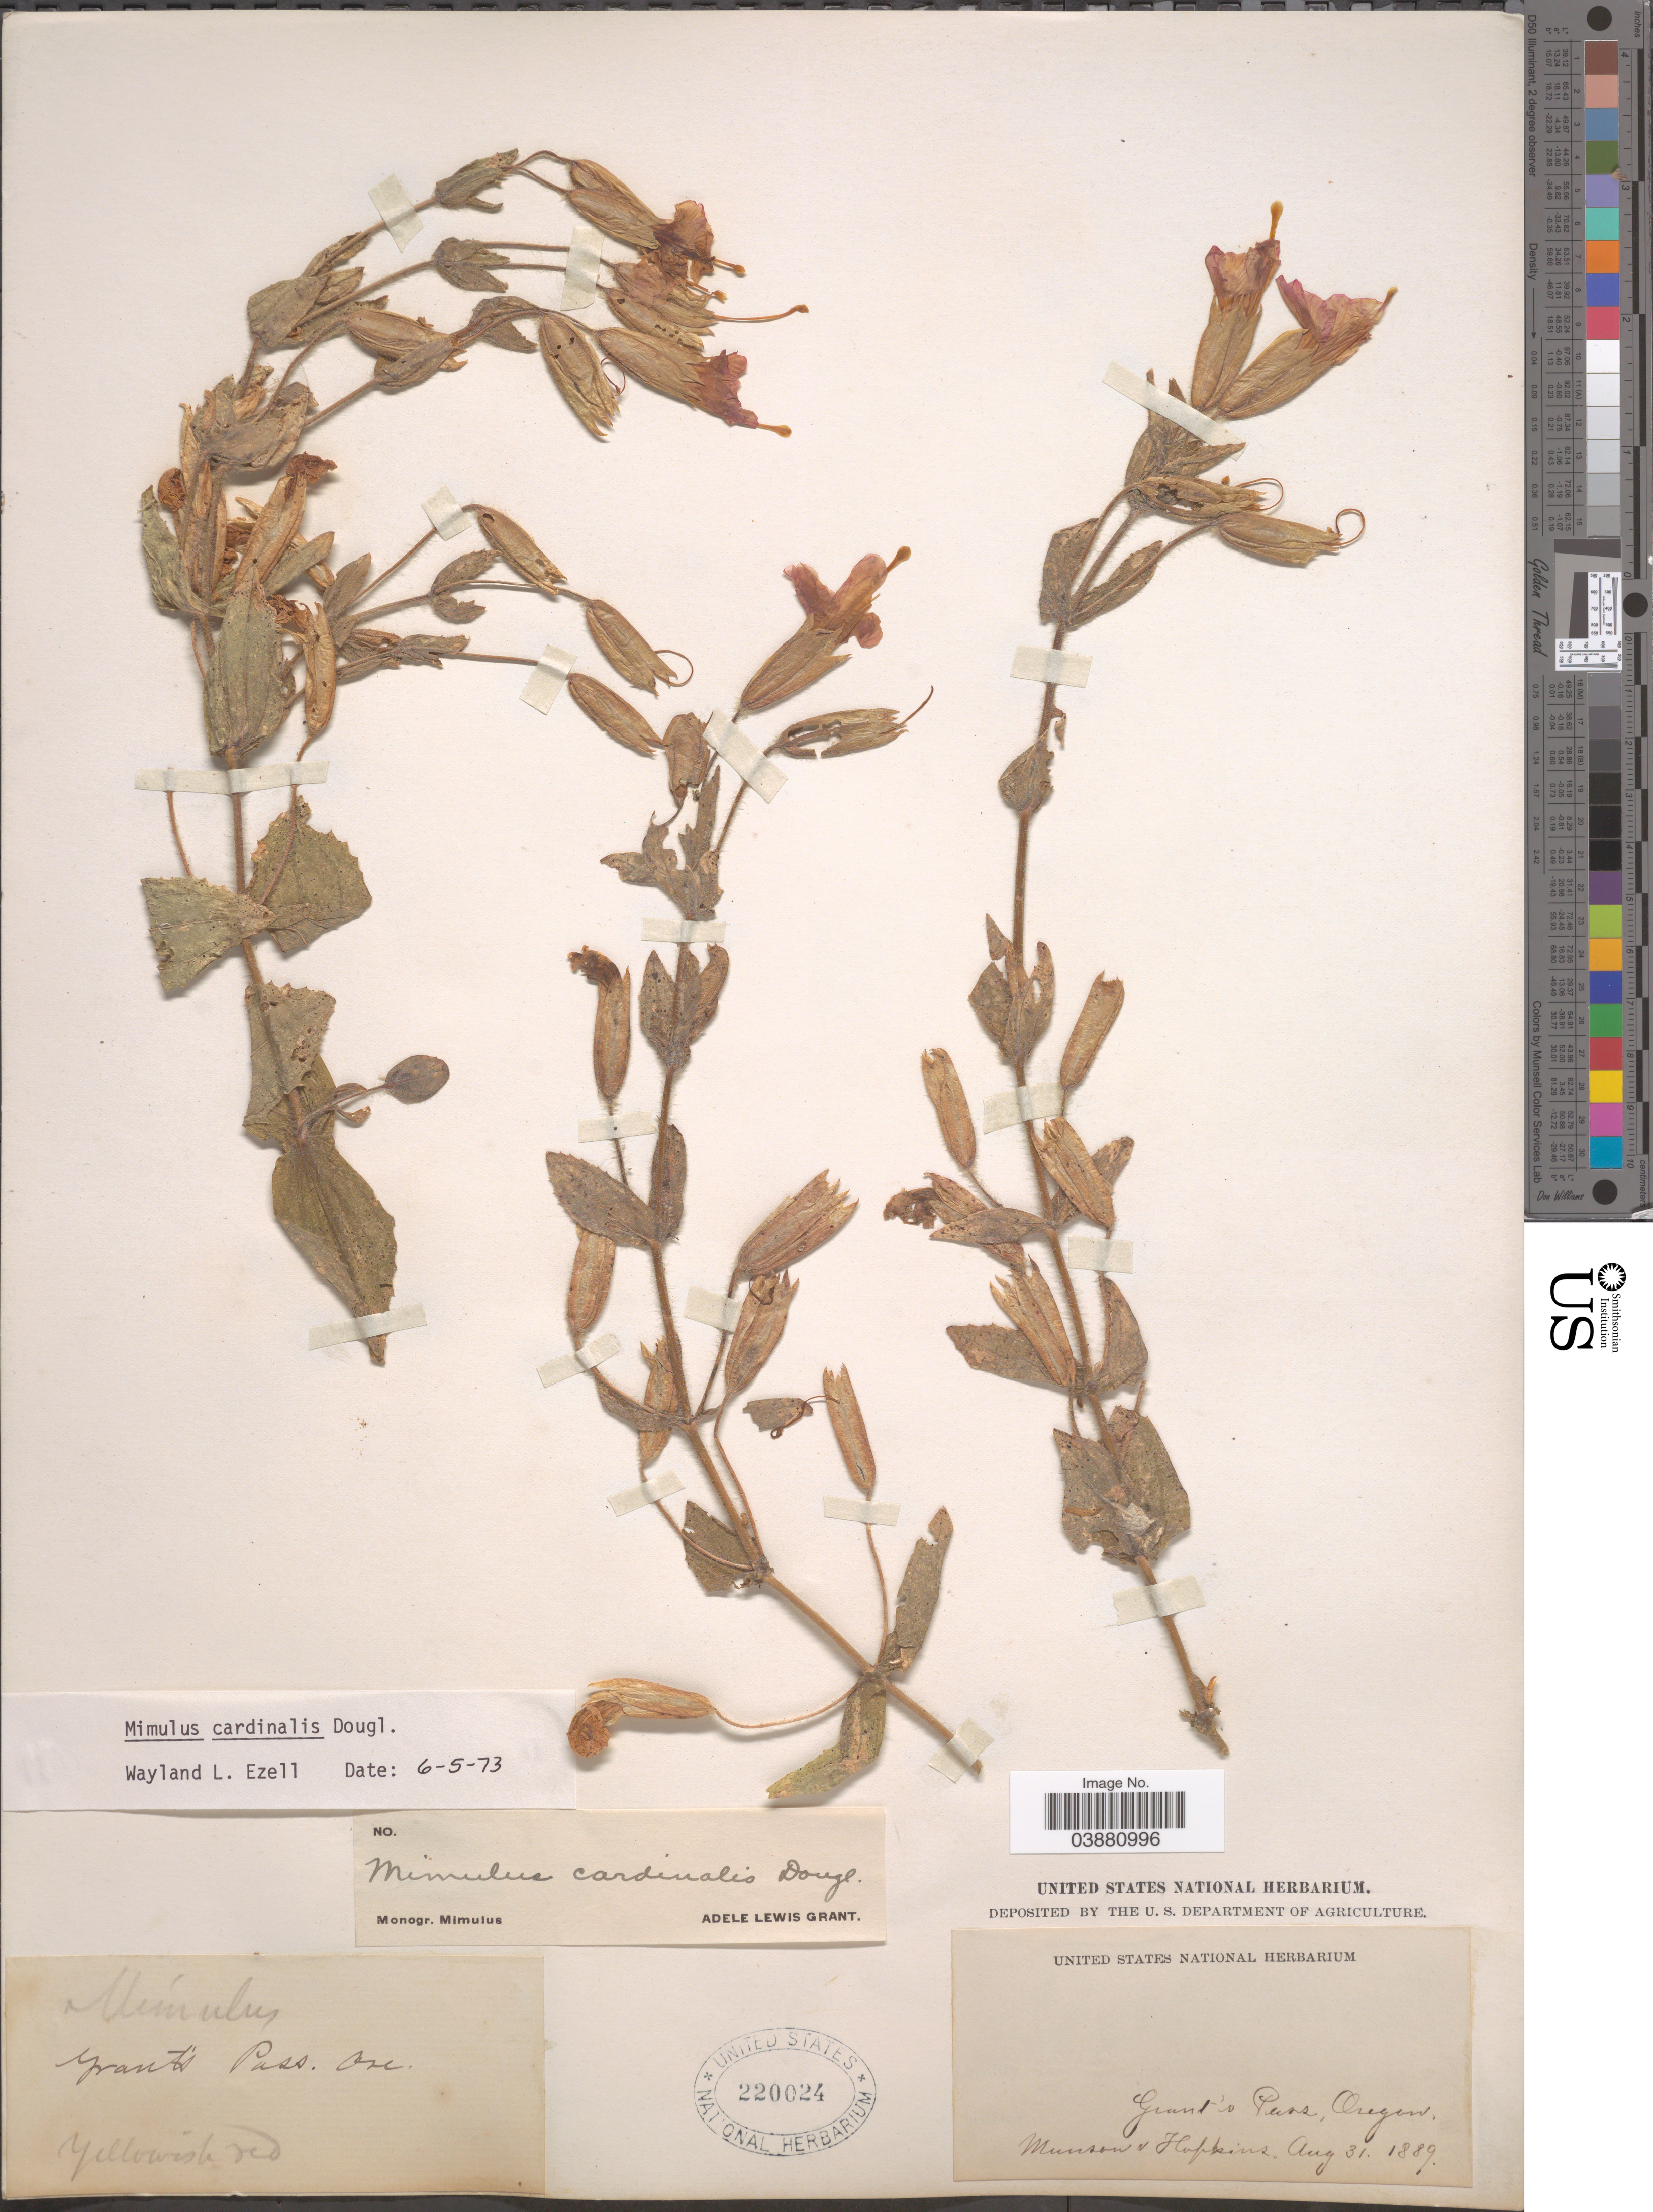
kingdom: Plantae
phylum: Tracheophyta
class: Magnoliopsida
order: Lamiales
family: Phrymaceae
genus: Mimulus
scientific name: Mimulus cardinalis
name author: Douglas ex Benth.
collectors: -. Munson & -. Hopkins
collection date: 1889-08-31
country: United States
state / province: Oregon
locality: Grants Pass.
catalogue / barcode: US 220024